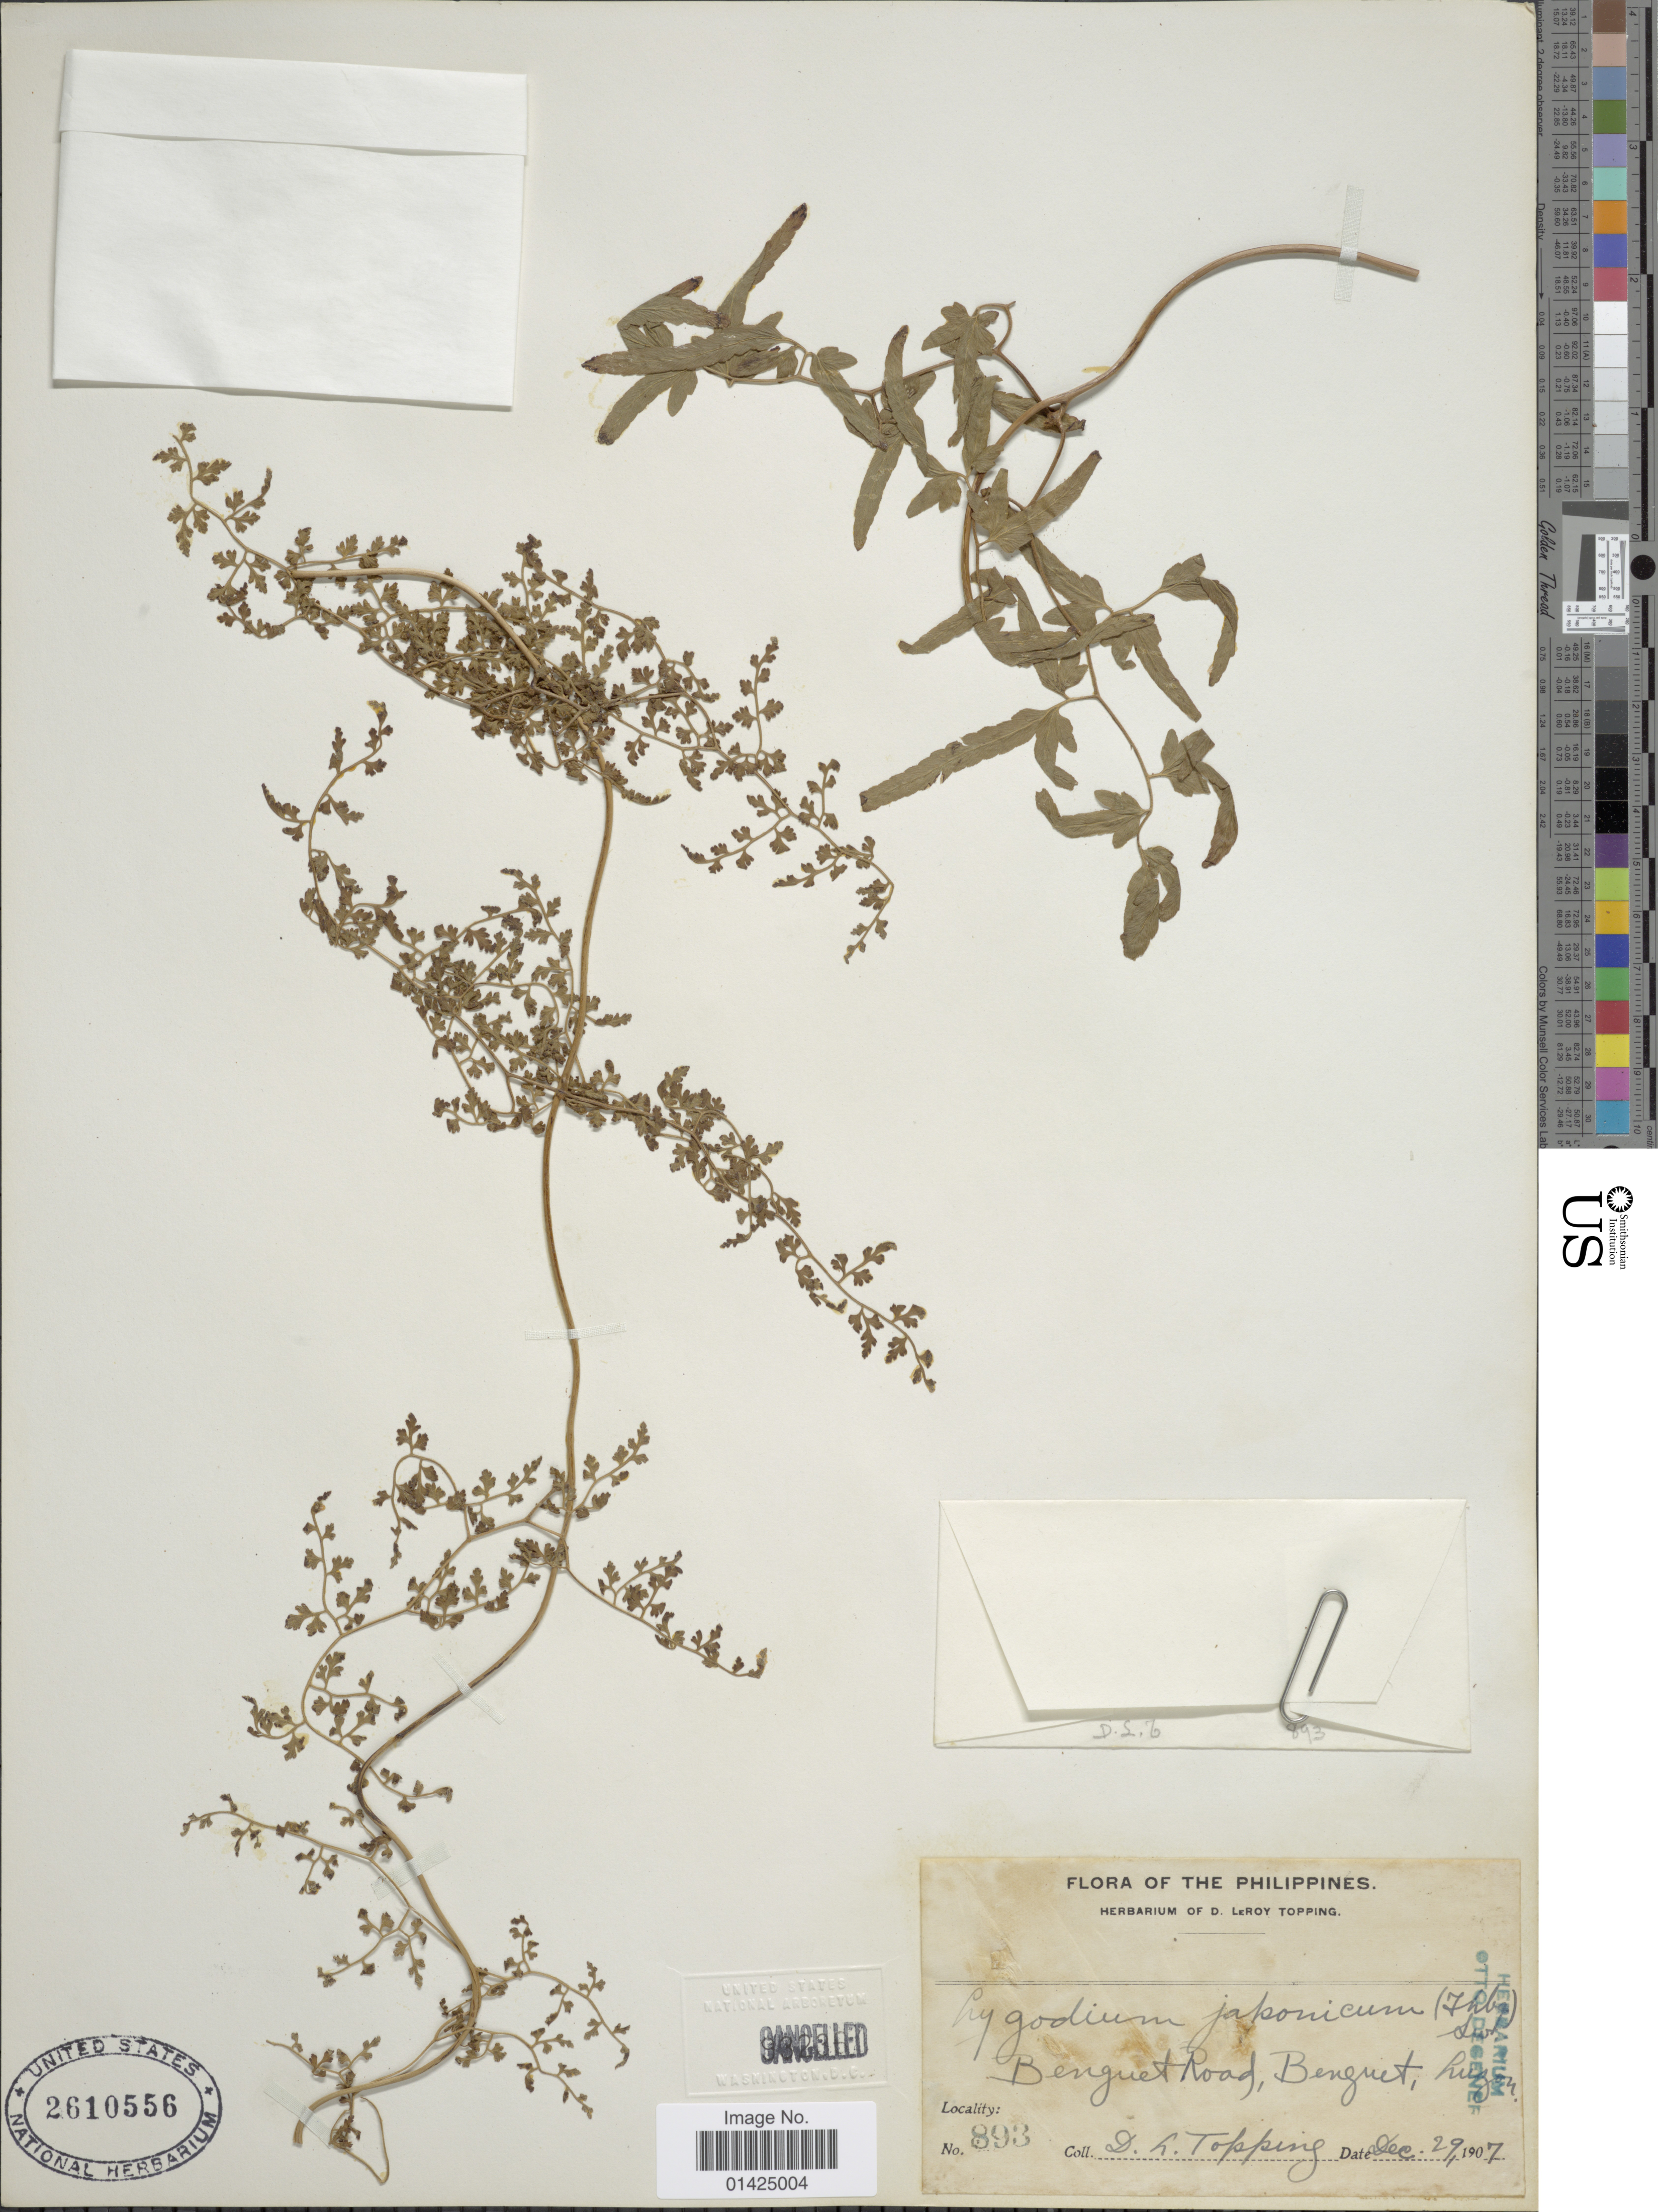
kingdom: Plantae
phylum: Tracheophyta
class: Polypodiopsida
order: Schizaeales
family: Lygodiaceae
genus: Lygodium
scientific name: Lygodium japonicum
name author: (Thunb.) Sw.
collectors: D. L. Topping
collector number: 893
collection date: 1907-12-29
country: Philippines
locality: Benguet Rood, Benguet, Luzon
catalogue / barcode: US 2610556